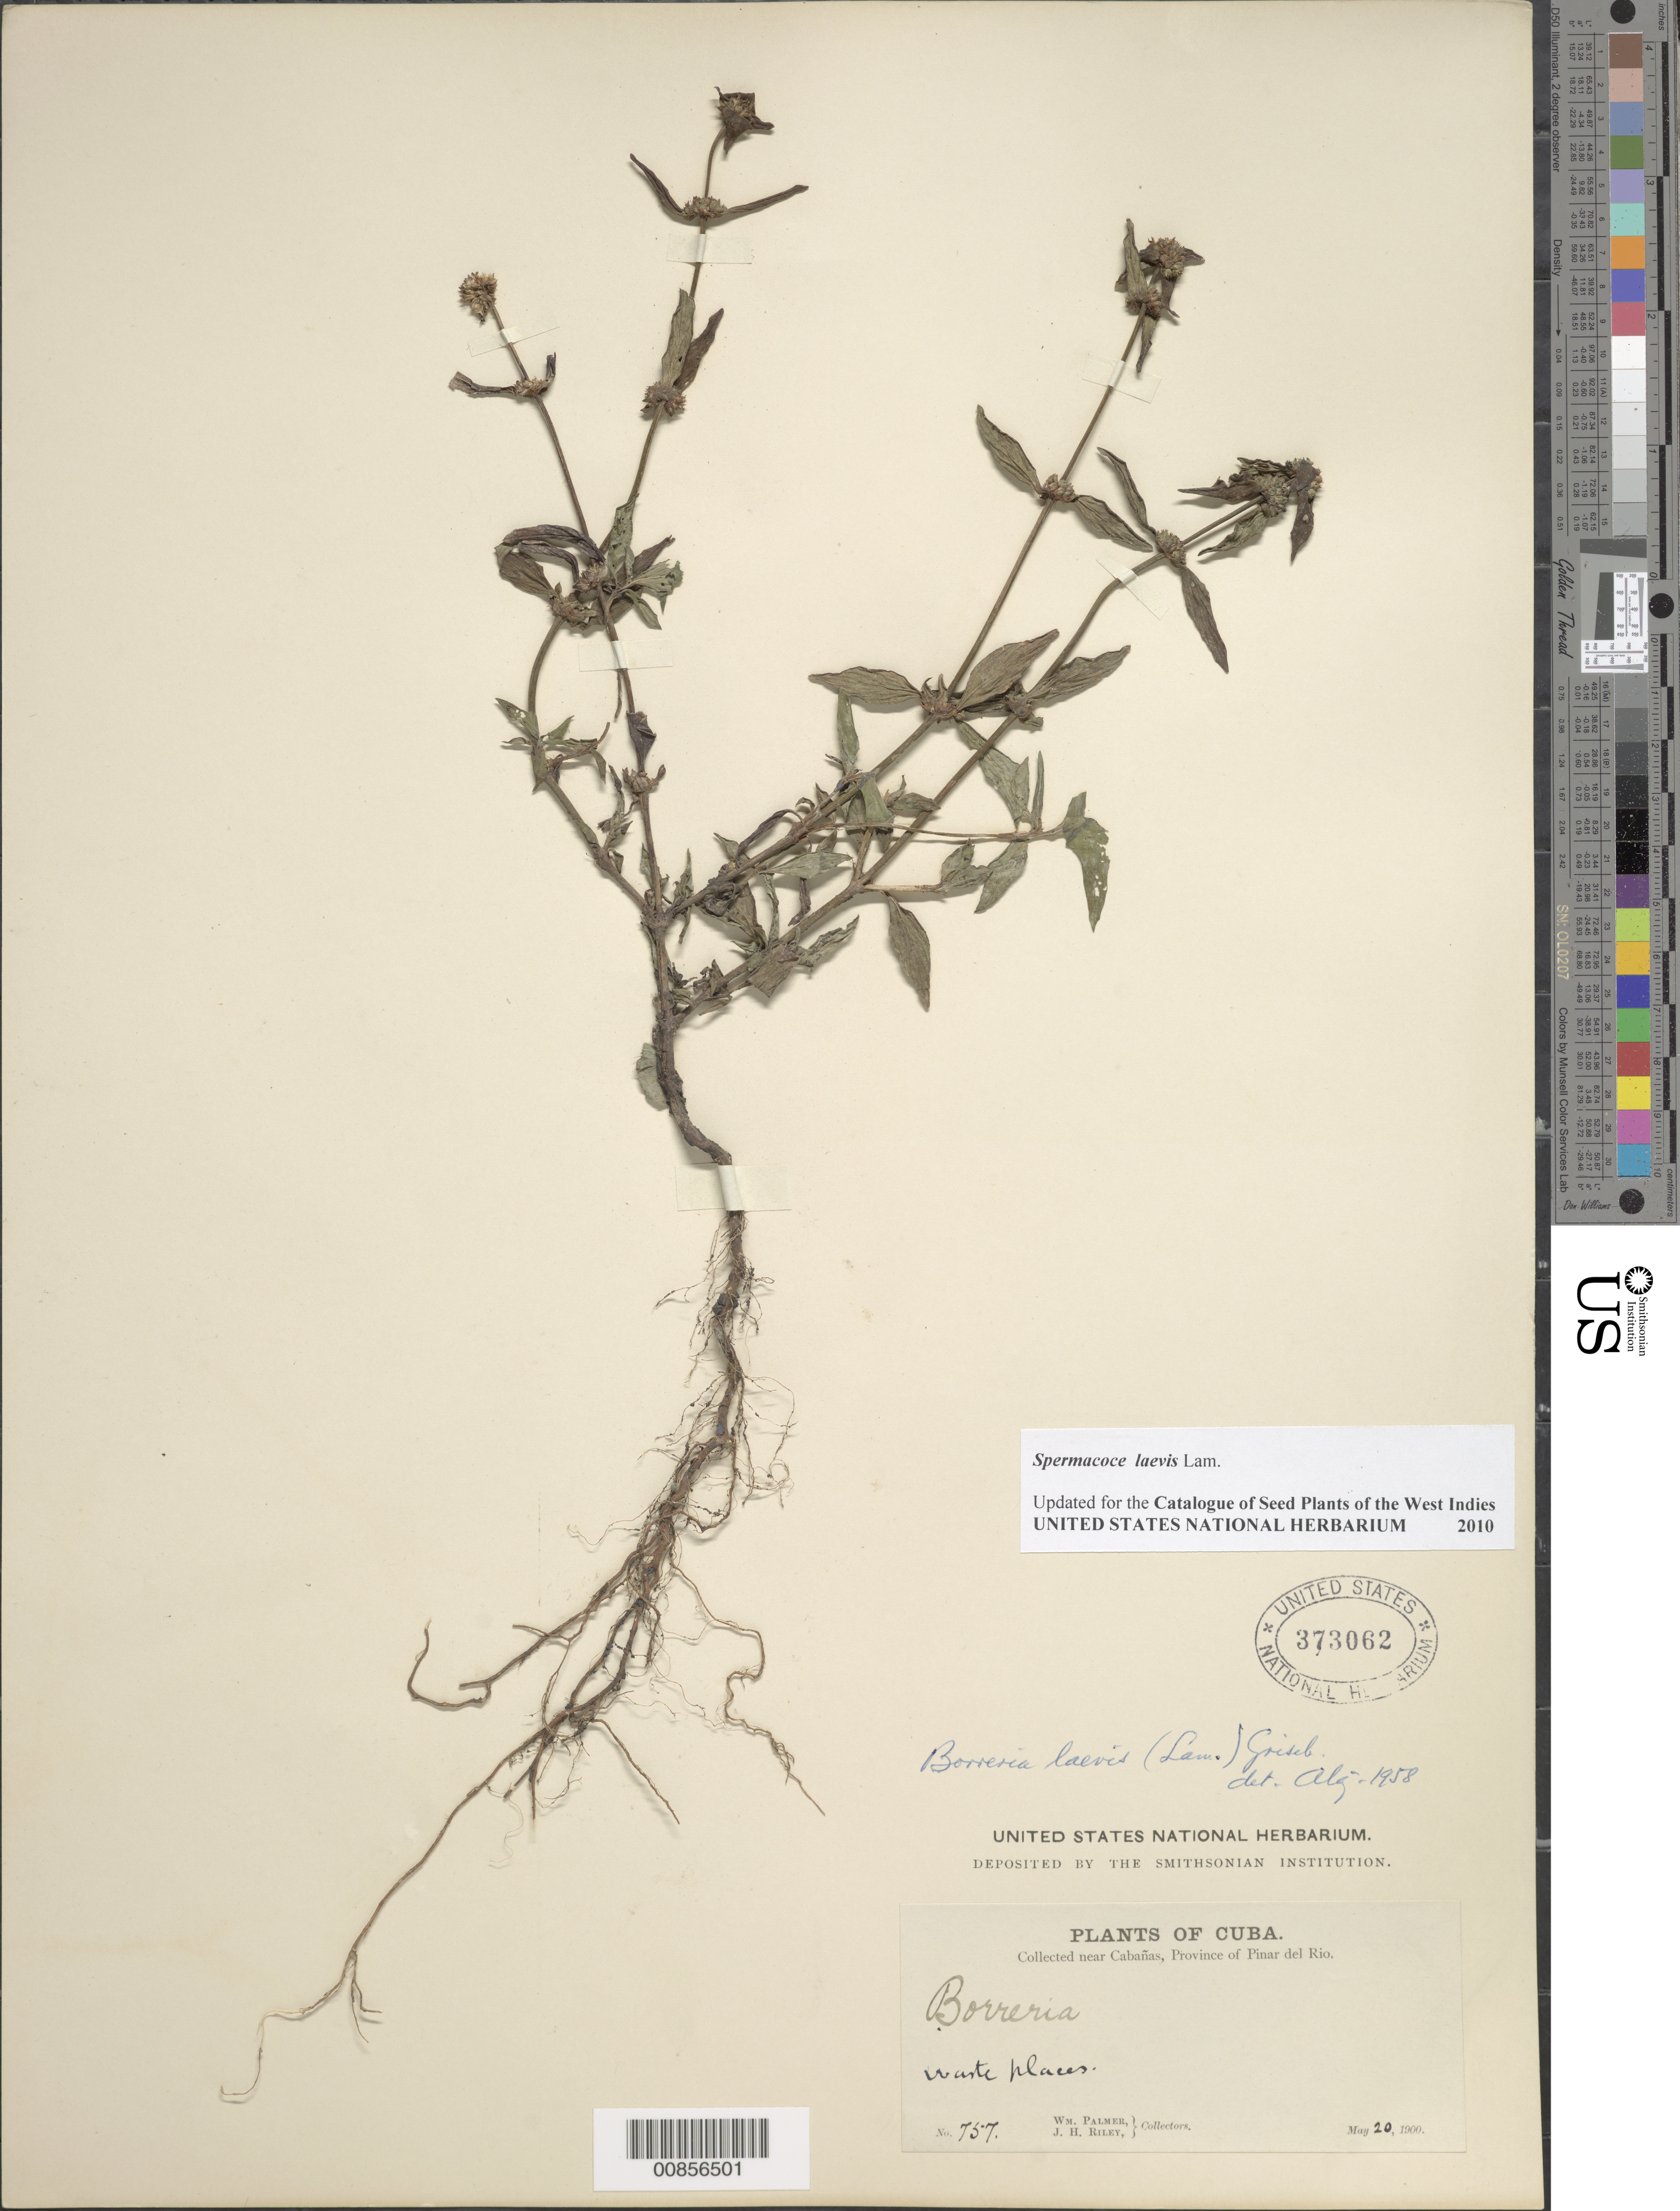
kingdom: Plantae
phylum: Tracheophyta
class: Magnoliopsida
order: Gentianales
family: Rubiaceae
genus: Spermacoce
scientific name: Spermacoce laevis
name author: Lam.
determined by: Liogier, Alain H.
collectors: W. Palmer & J. H. Riley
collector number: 757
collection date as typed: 20 May 1900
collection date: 1900-05-20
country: Cuba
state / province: Pinar del Río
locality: Near Canañas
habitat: Waste places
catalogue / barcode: US 373062